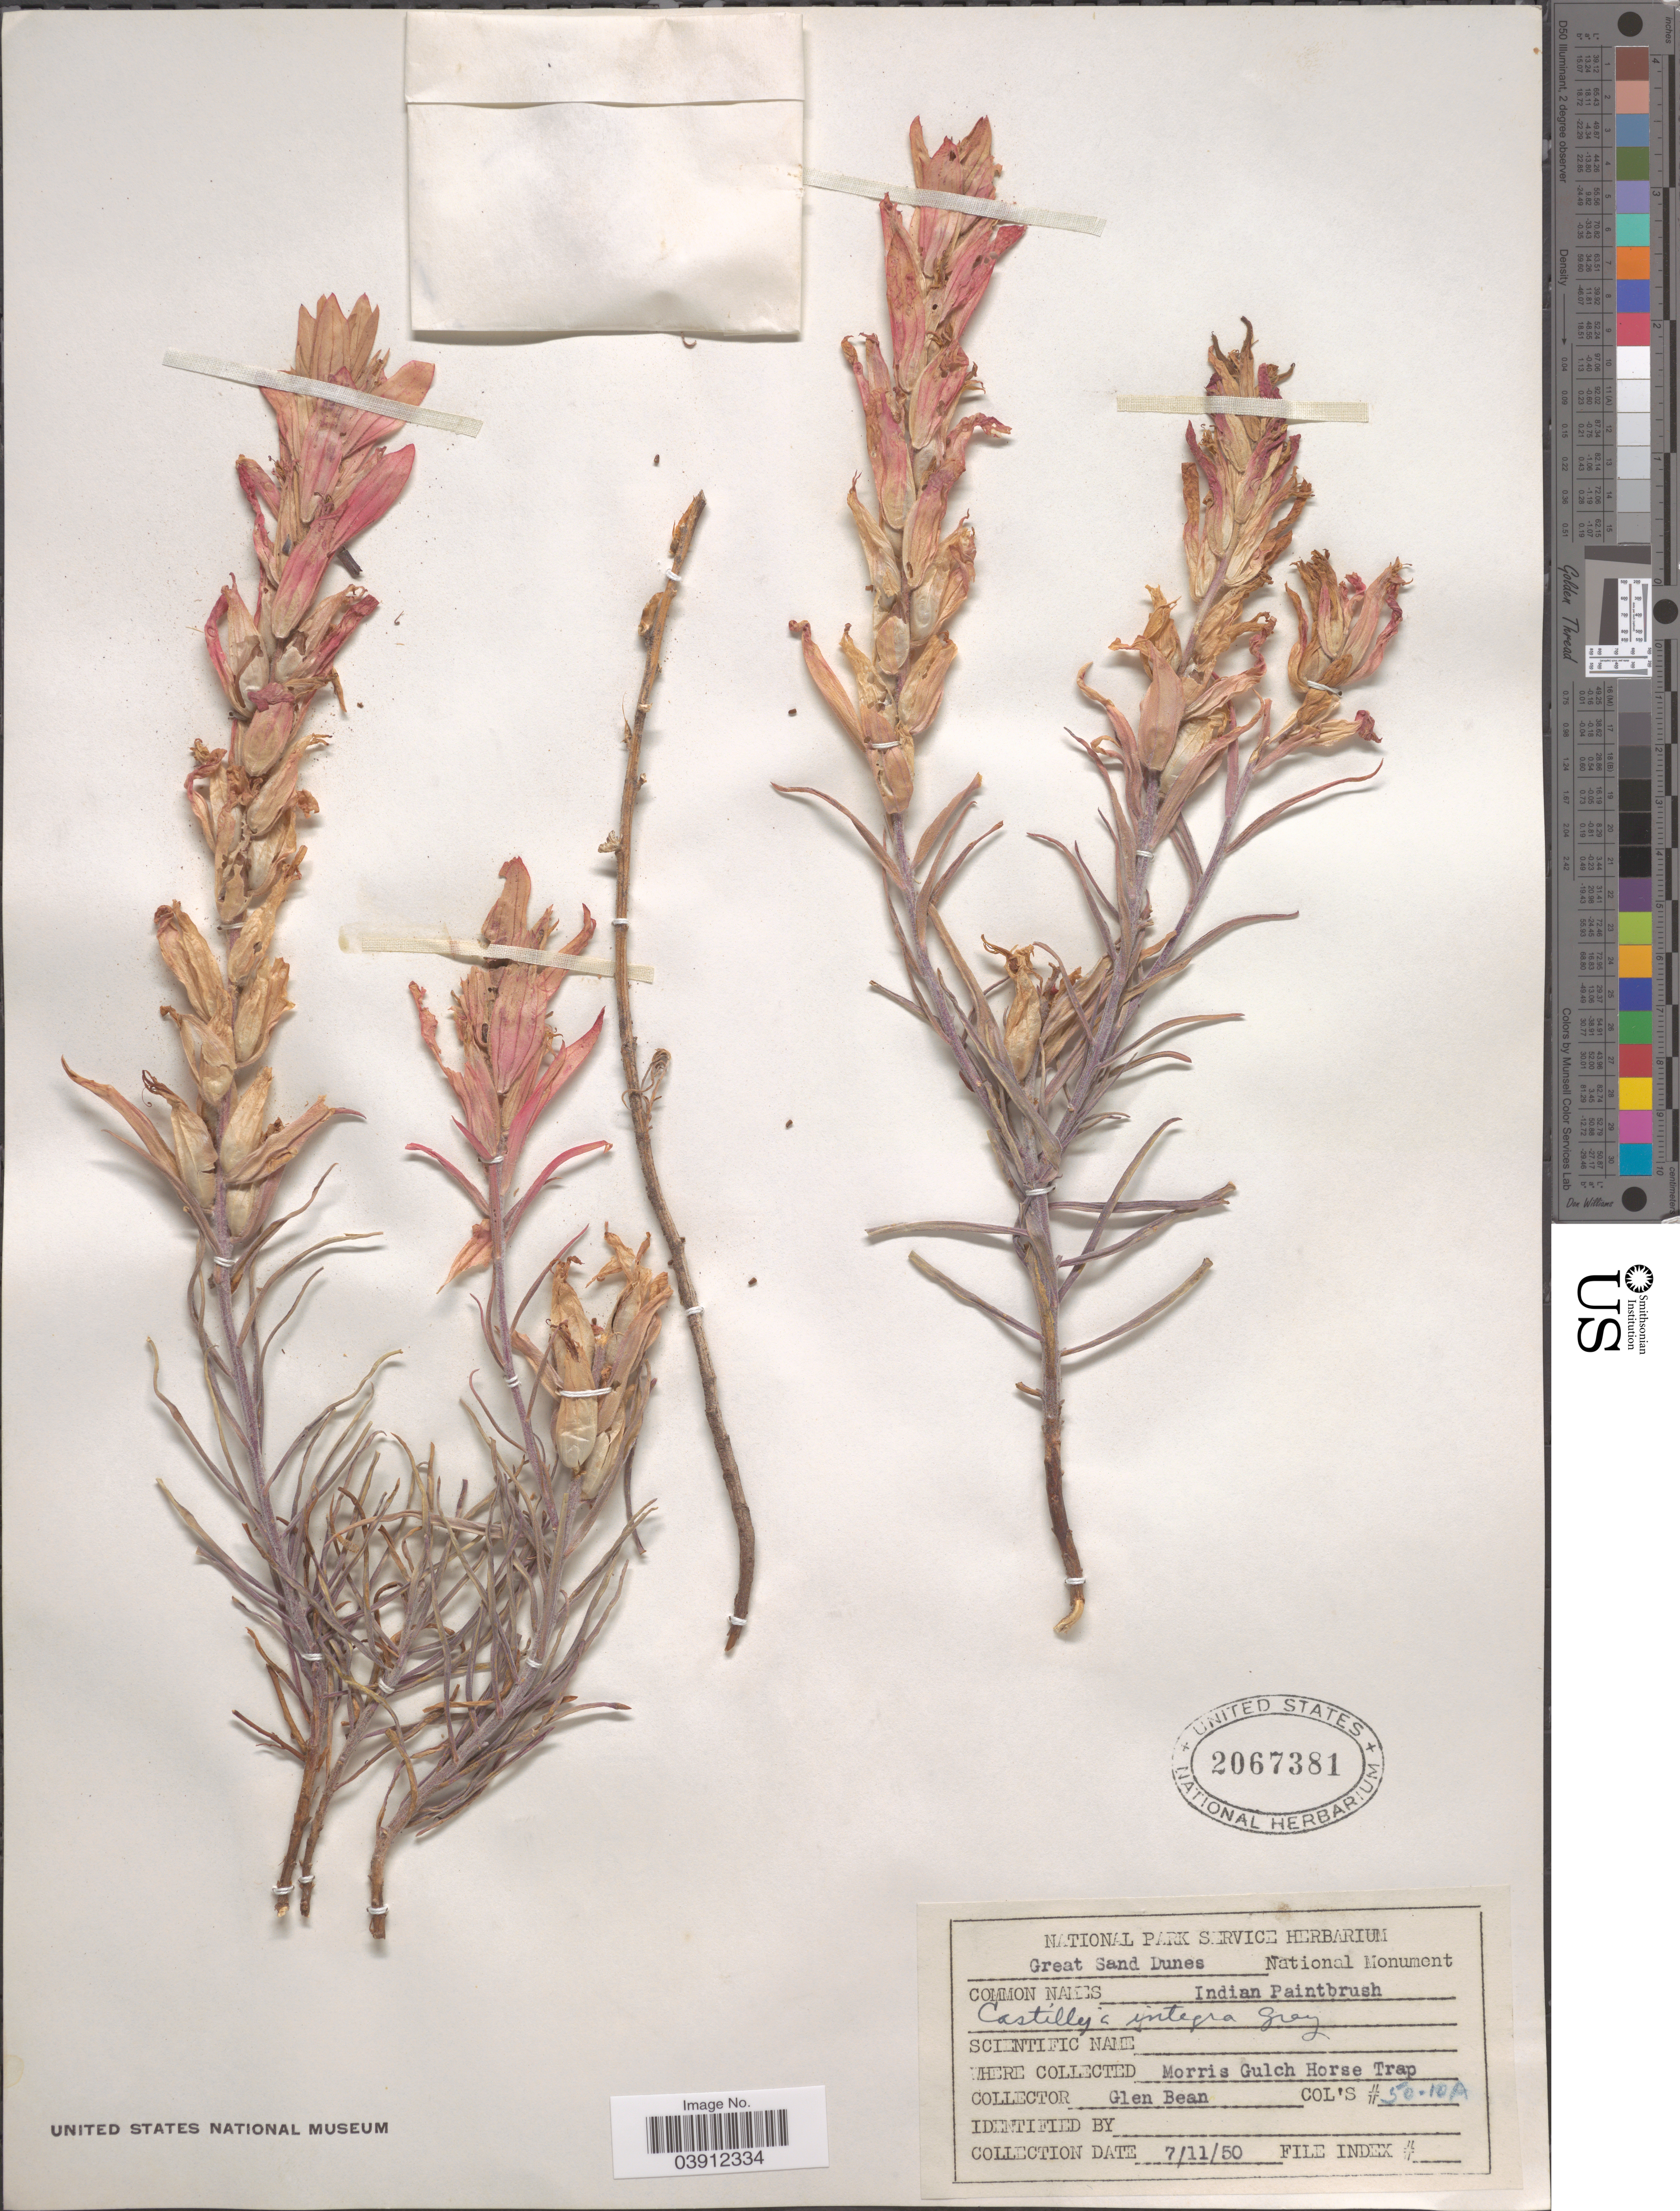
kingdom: Plantae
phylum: Tracheophyta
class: Magnoliopsida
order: Lamiales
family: Orobanchaceae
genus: Castilleja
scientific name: Castilleja integra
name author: A. Gray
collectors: G. Bean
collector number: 50-10A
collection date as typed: Transcribed d/m/y: 11/7/50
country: United States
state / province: Colorado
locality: Great Sand Dunes National Monument. Morris Gulch Horse Trap.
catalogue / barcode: US 2067381